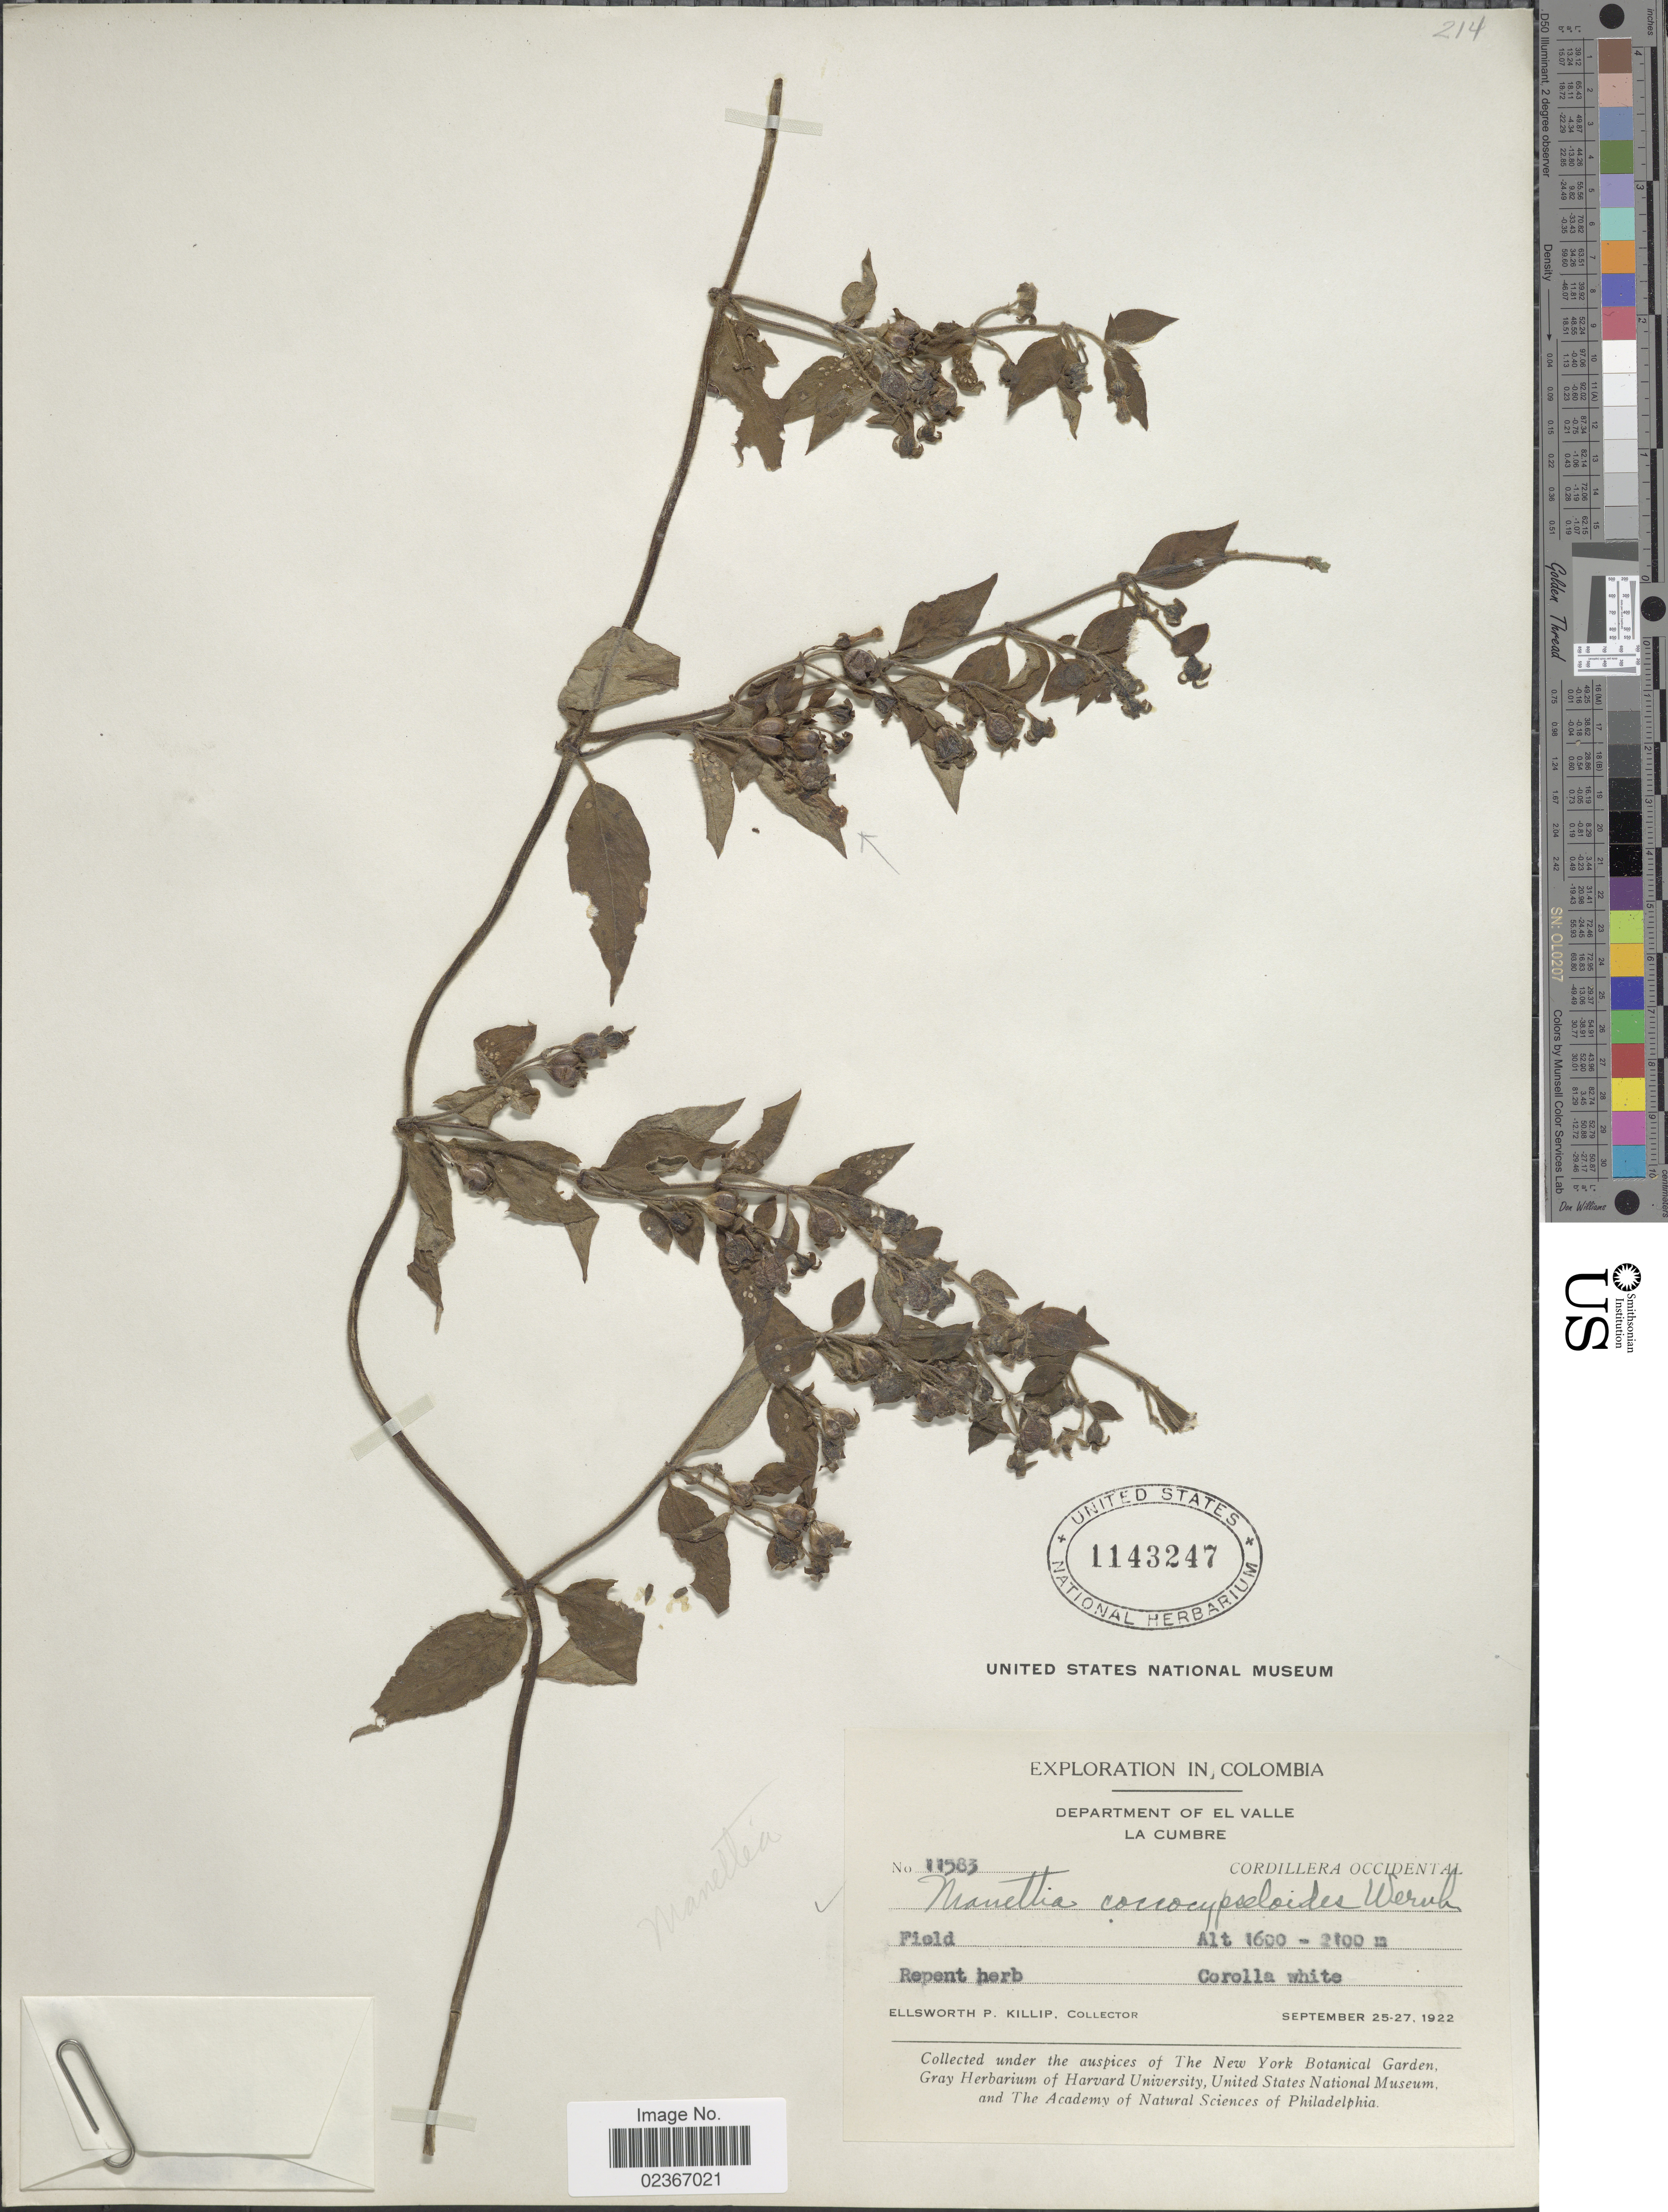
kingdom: Plantae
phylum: Tracheophyta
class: Magnoliopsida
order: Gentianales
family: Rubiaceae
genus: Manettia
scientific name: Manettia coccocypseloides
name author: Wernham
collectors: E. P. Killip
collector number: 11583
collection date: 1922-09-25/1922-09-27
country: Colombia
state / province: Valle del Cauca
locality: Department of El Valle. La Cumbre. Cordillera Occidental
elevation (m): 1600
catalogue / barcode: US 1143247